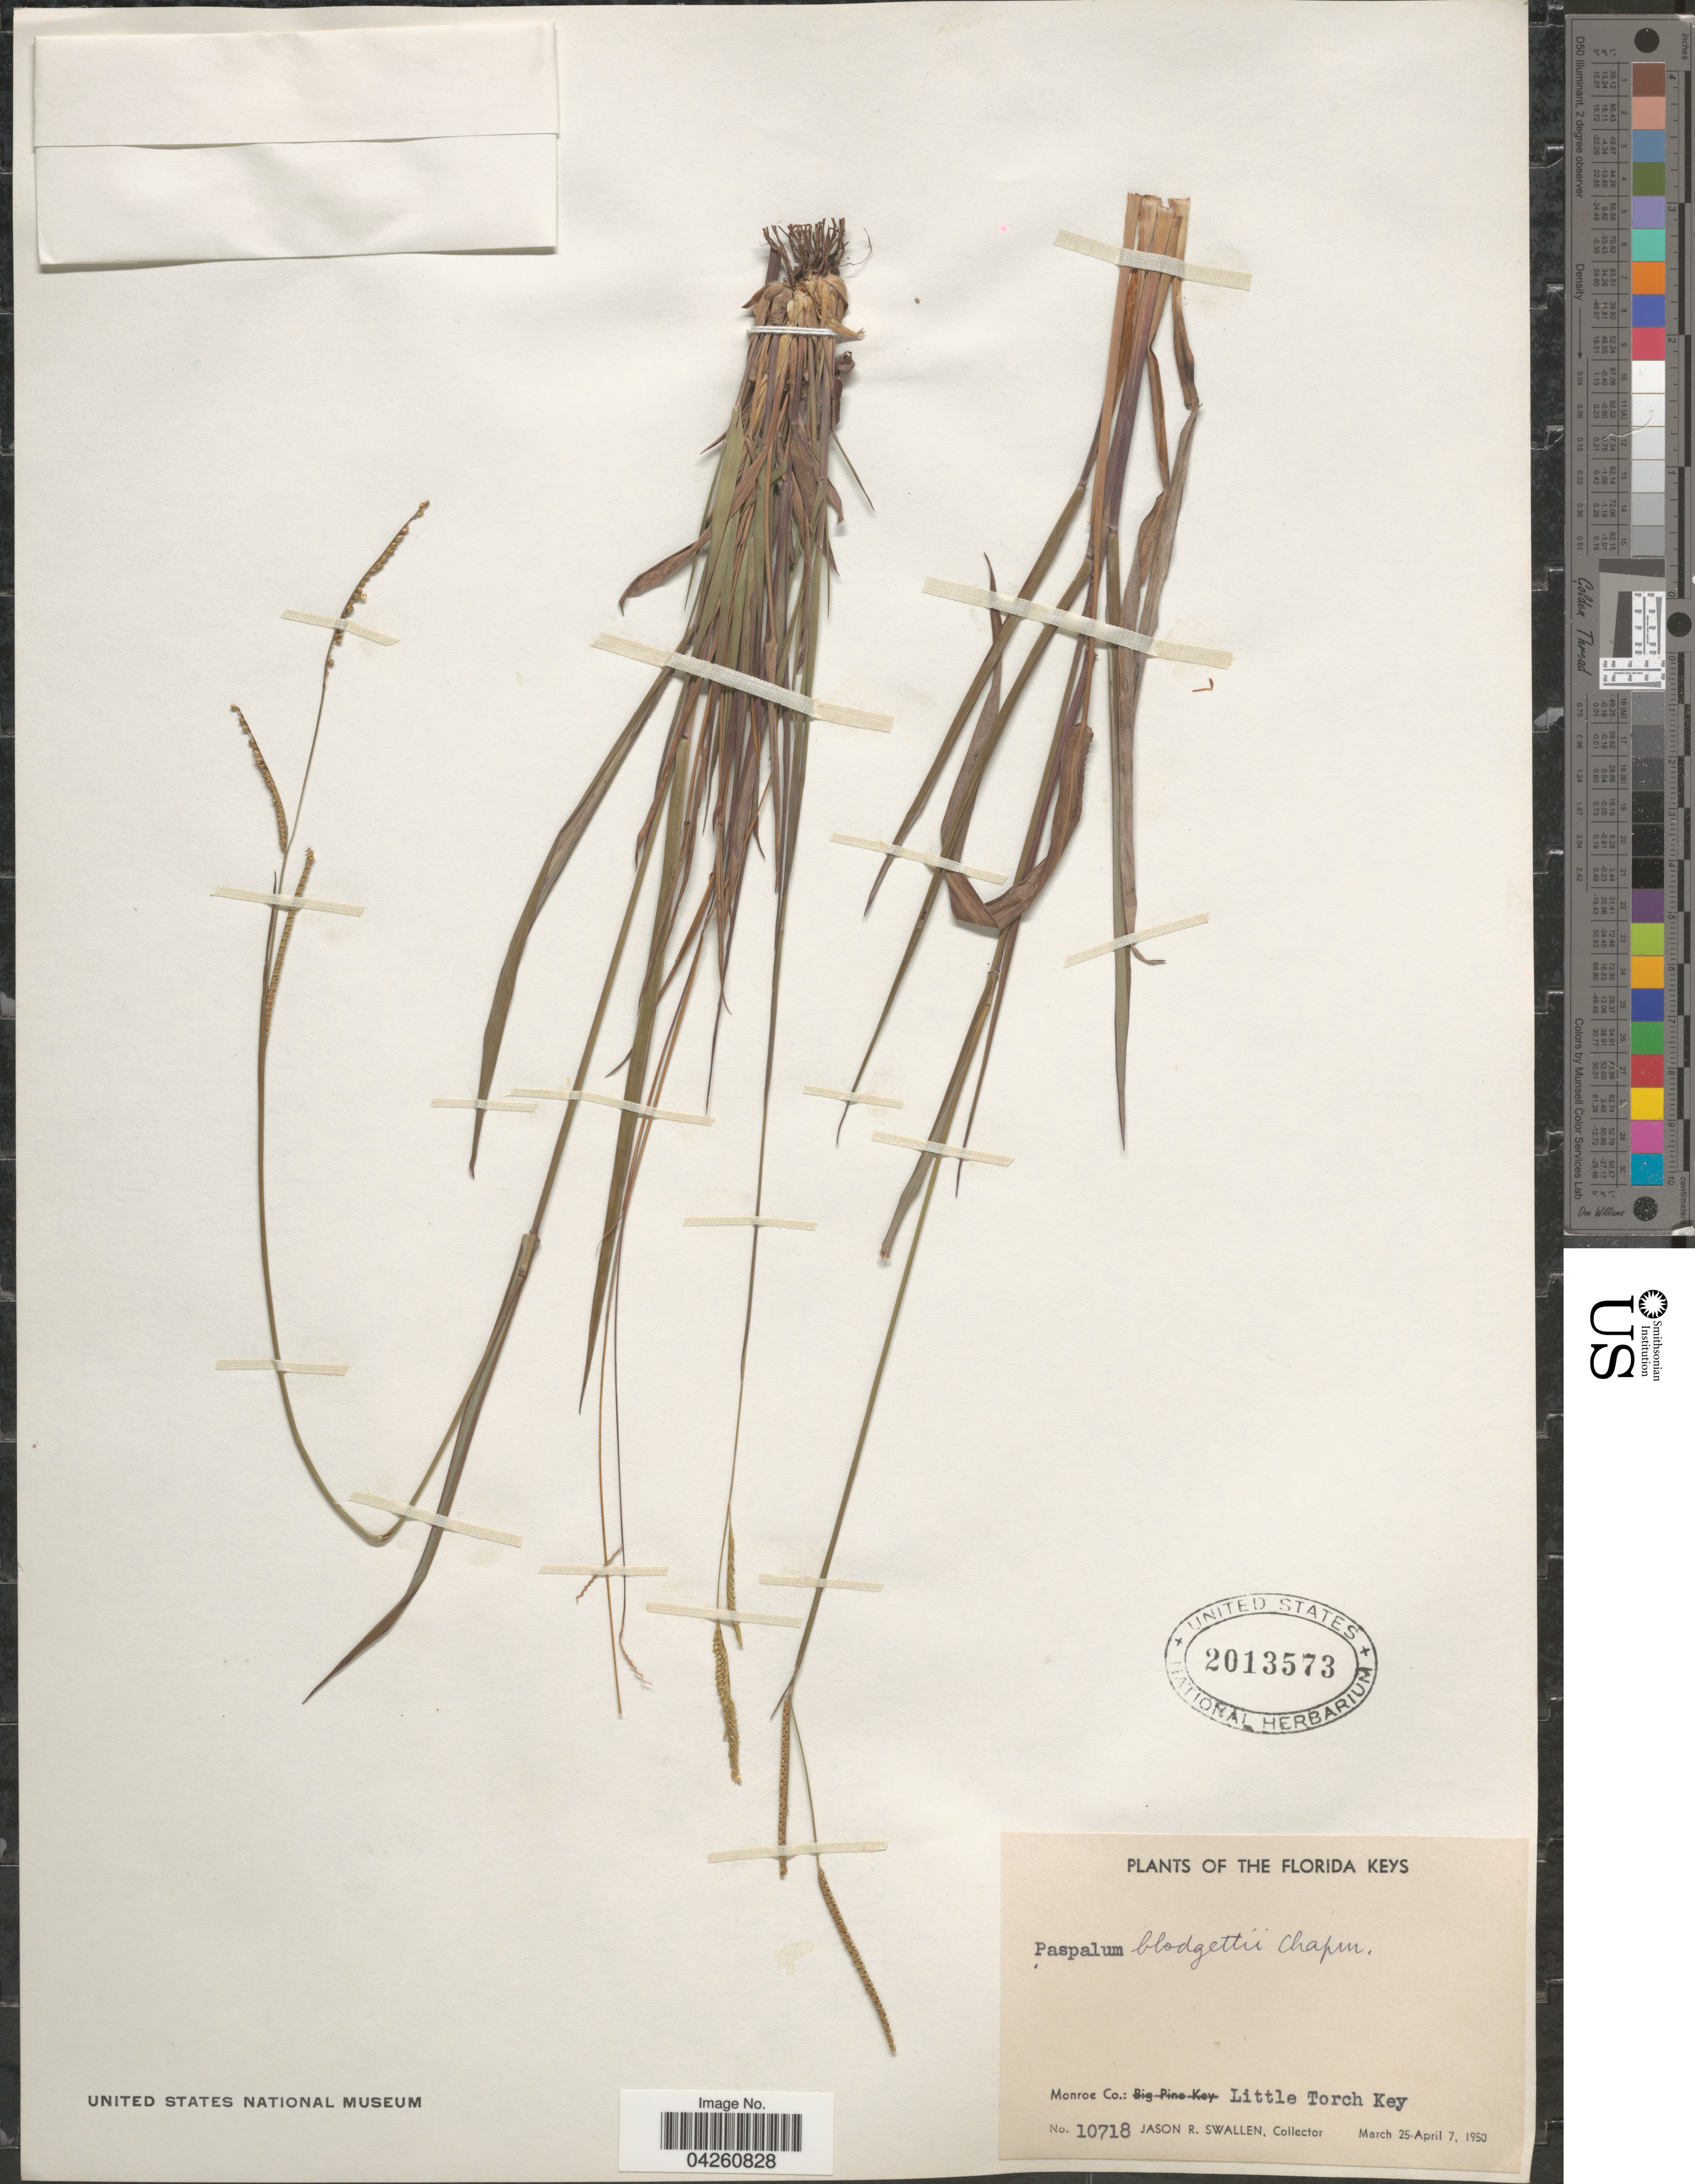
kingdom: Plantae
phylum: Tracheophyta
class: Liliopsida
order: Poales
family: Poaceae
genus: Paspalum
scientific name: Paspalum blodgettii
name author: Chapm.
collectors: J. R. Swallen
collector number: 10718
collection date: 1950-03-25/1950-04-07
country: United States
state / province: Florida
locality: Florida Keys. Monroe Co.: Little Torch Key.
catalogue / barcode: US 2013573